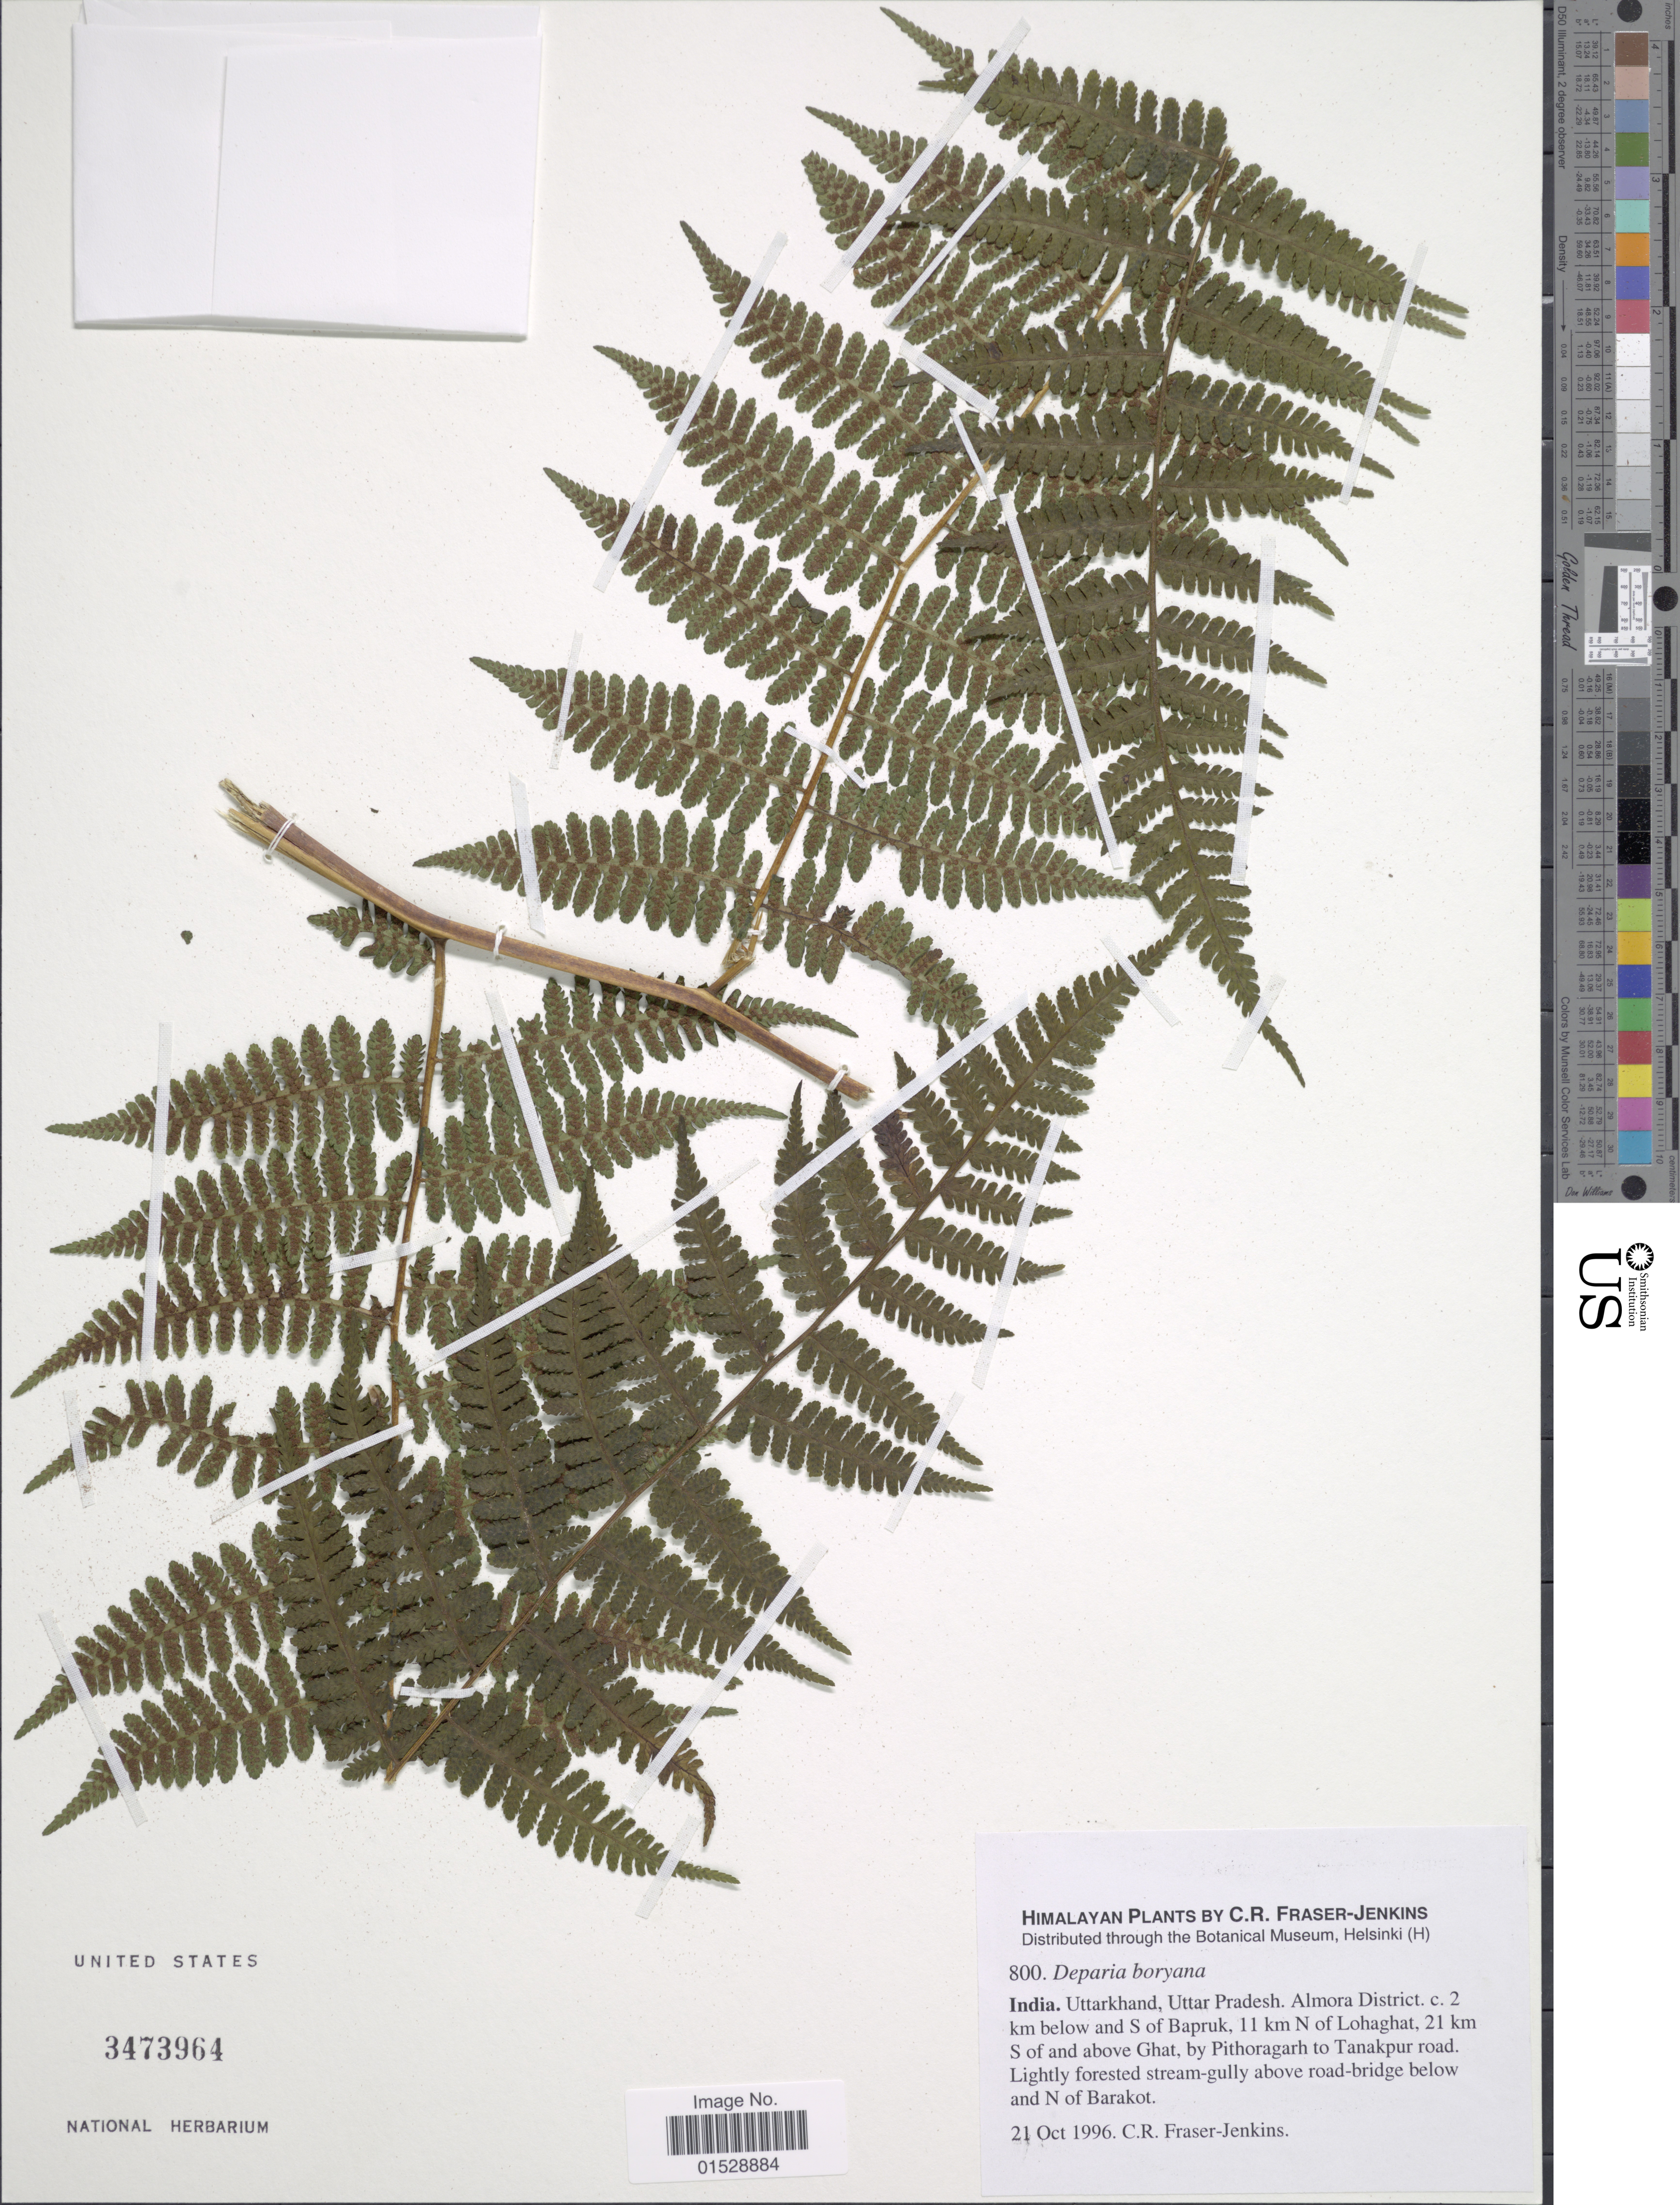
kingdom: Plantae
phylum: Tracheophyta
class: Polypodiopsida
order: Polypodiales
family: Athyriaceae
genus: Deparia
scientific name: Deparia boryana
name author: (Willd.) M. Kato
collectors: C. R. Fraser-Jenkins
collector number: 800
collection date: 1996-10-21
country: India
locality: Himalaya, India, Uttarkhand, Uttar Pradesh, Almora District, c. 2 km below and S of Bapruk, 11 km N of Lohaghat, 21 km S of and above Ghat, by Pithoragarh to Tanakpur road, lightly forested stream-gully above road-bridge below and N of Barakot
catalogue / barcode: US 3473964